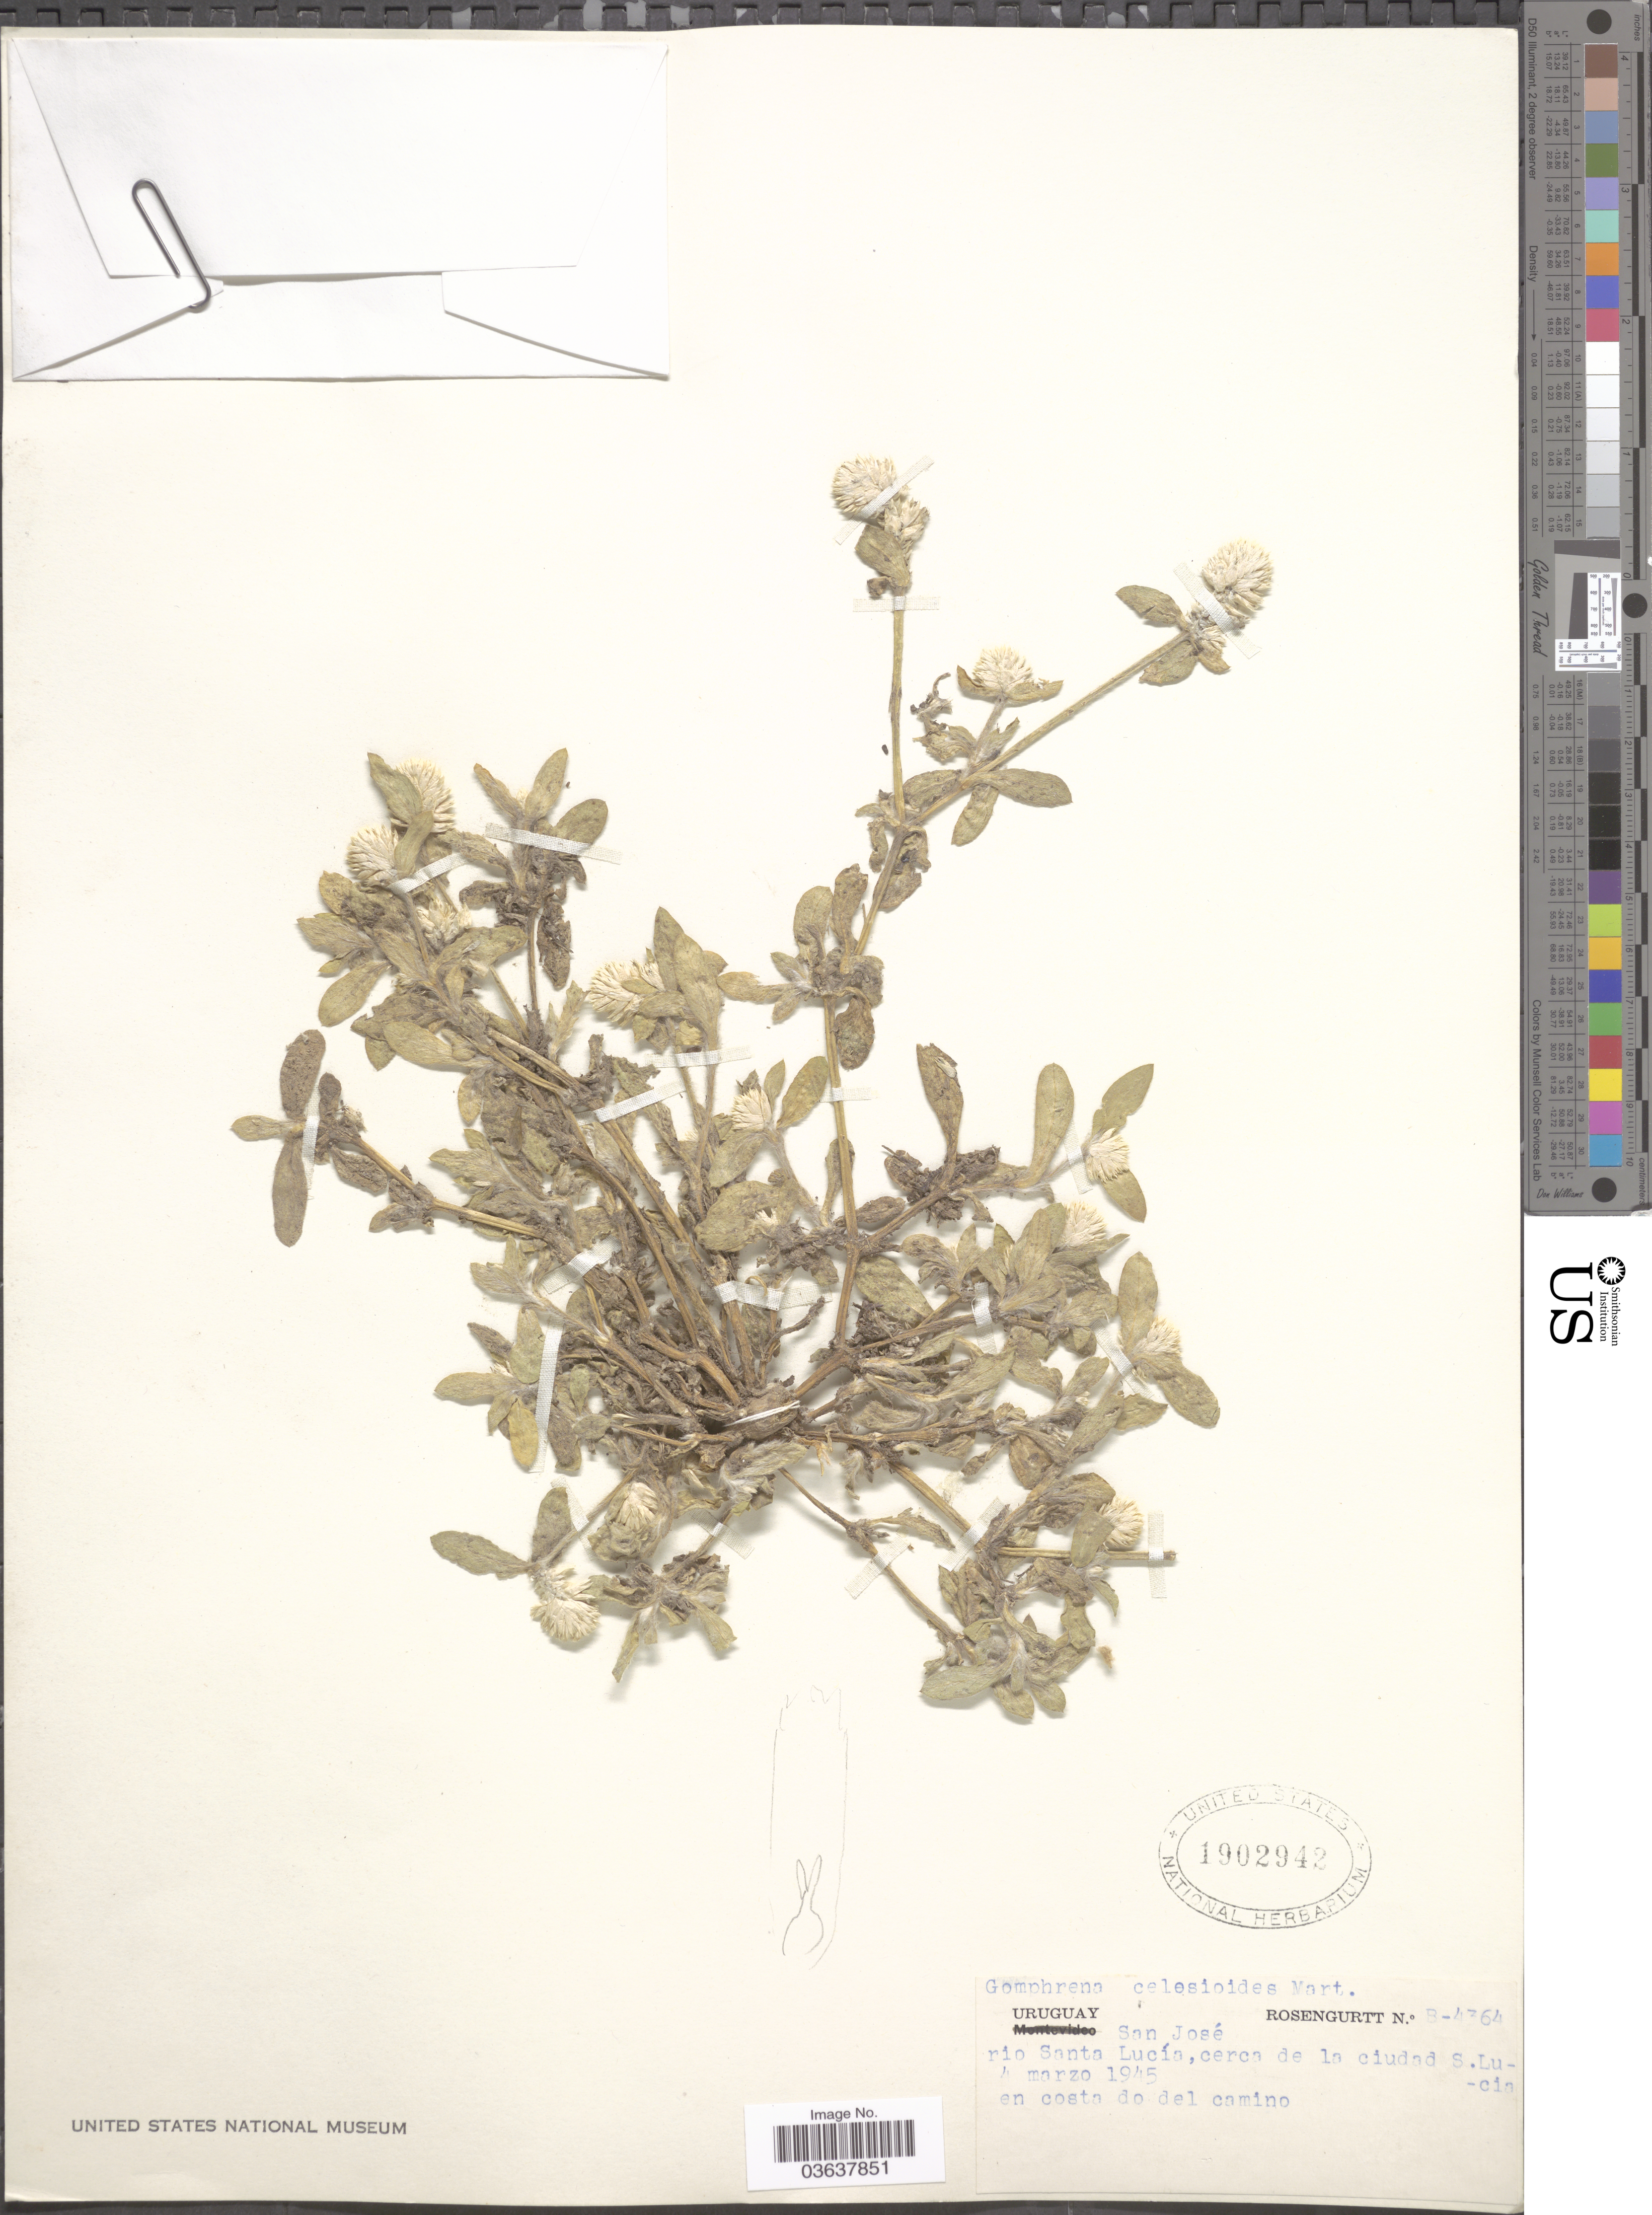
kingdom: Plantae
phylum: Tracheophyta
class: Magnoliopsida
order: Caryophyllales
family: Amaranthaceae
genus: Gomphrena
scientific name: Gomphrena celosioides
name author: Mart.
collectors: Rosengurtt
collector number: B-4364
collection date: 1945-03-04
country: Uruguay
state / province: San Jose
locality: Rio Santa Lucía, cerca de la ciudad S. Lucia.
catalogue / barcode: US 1902942